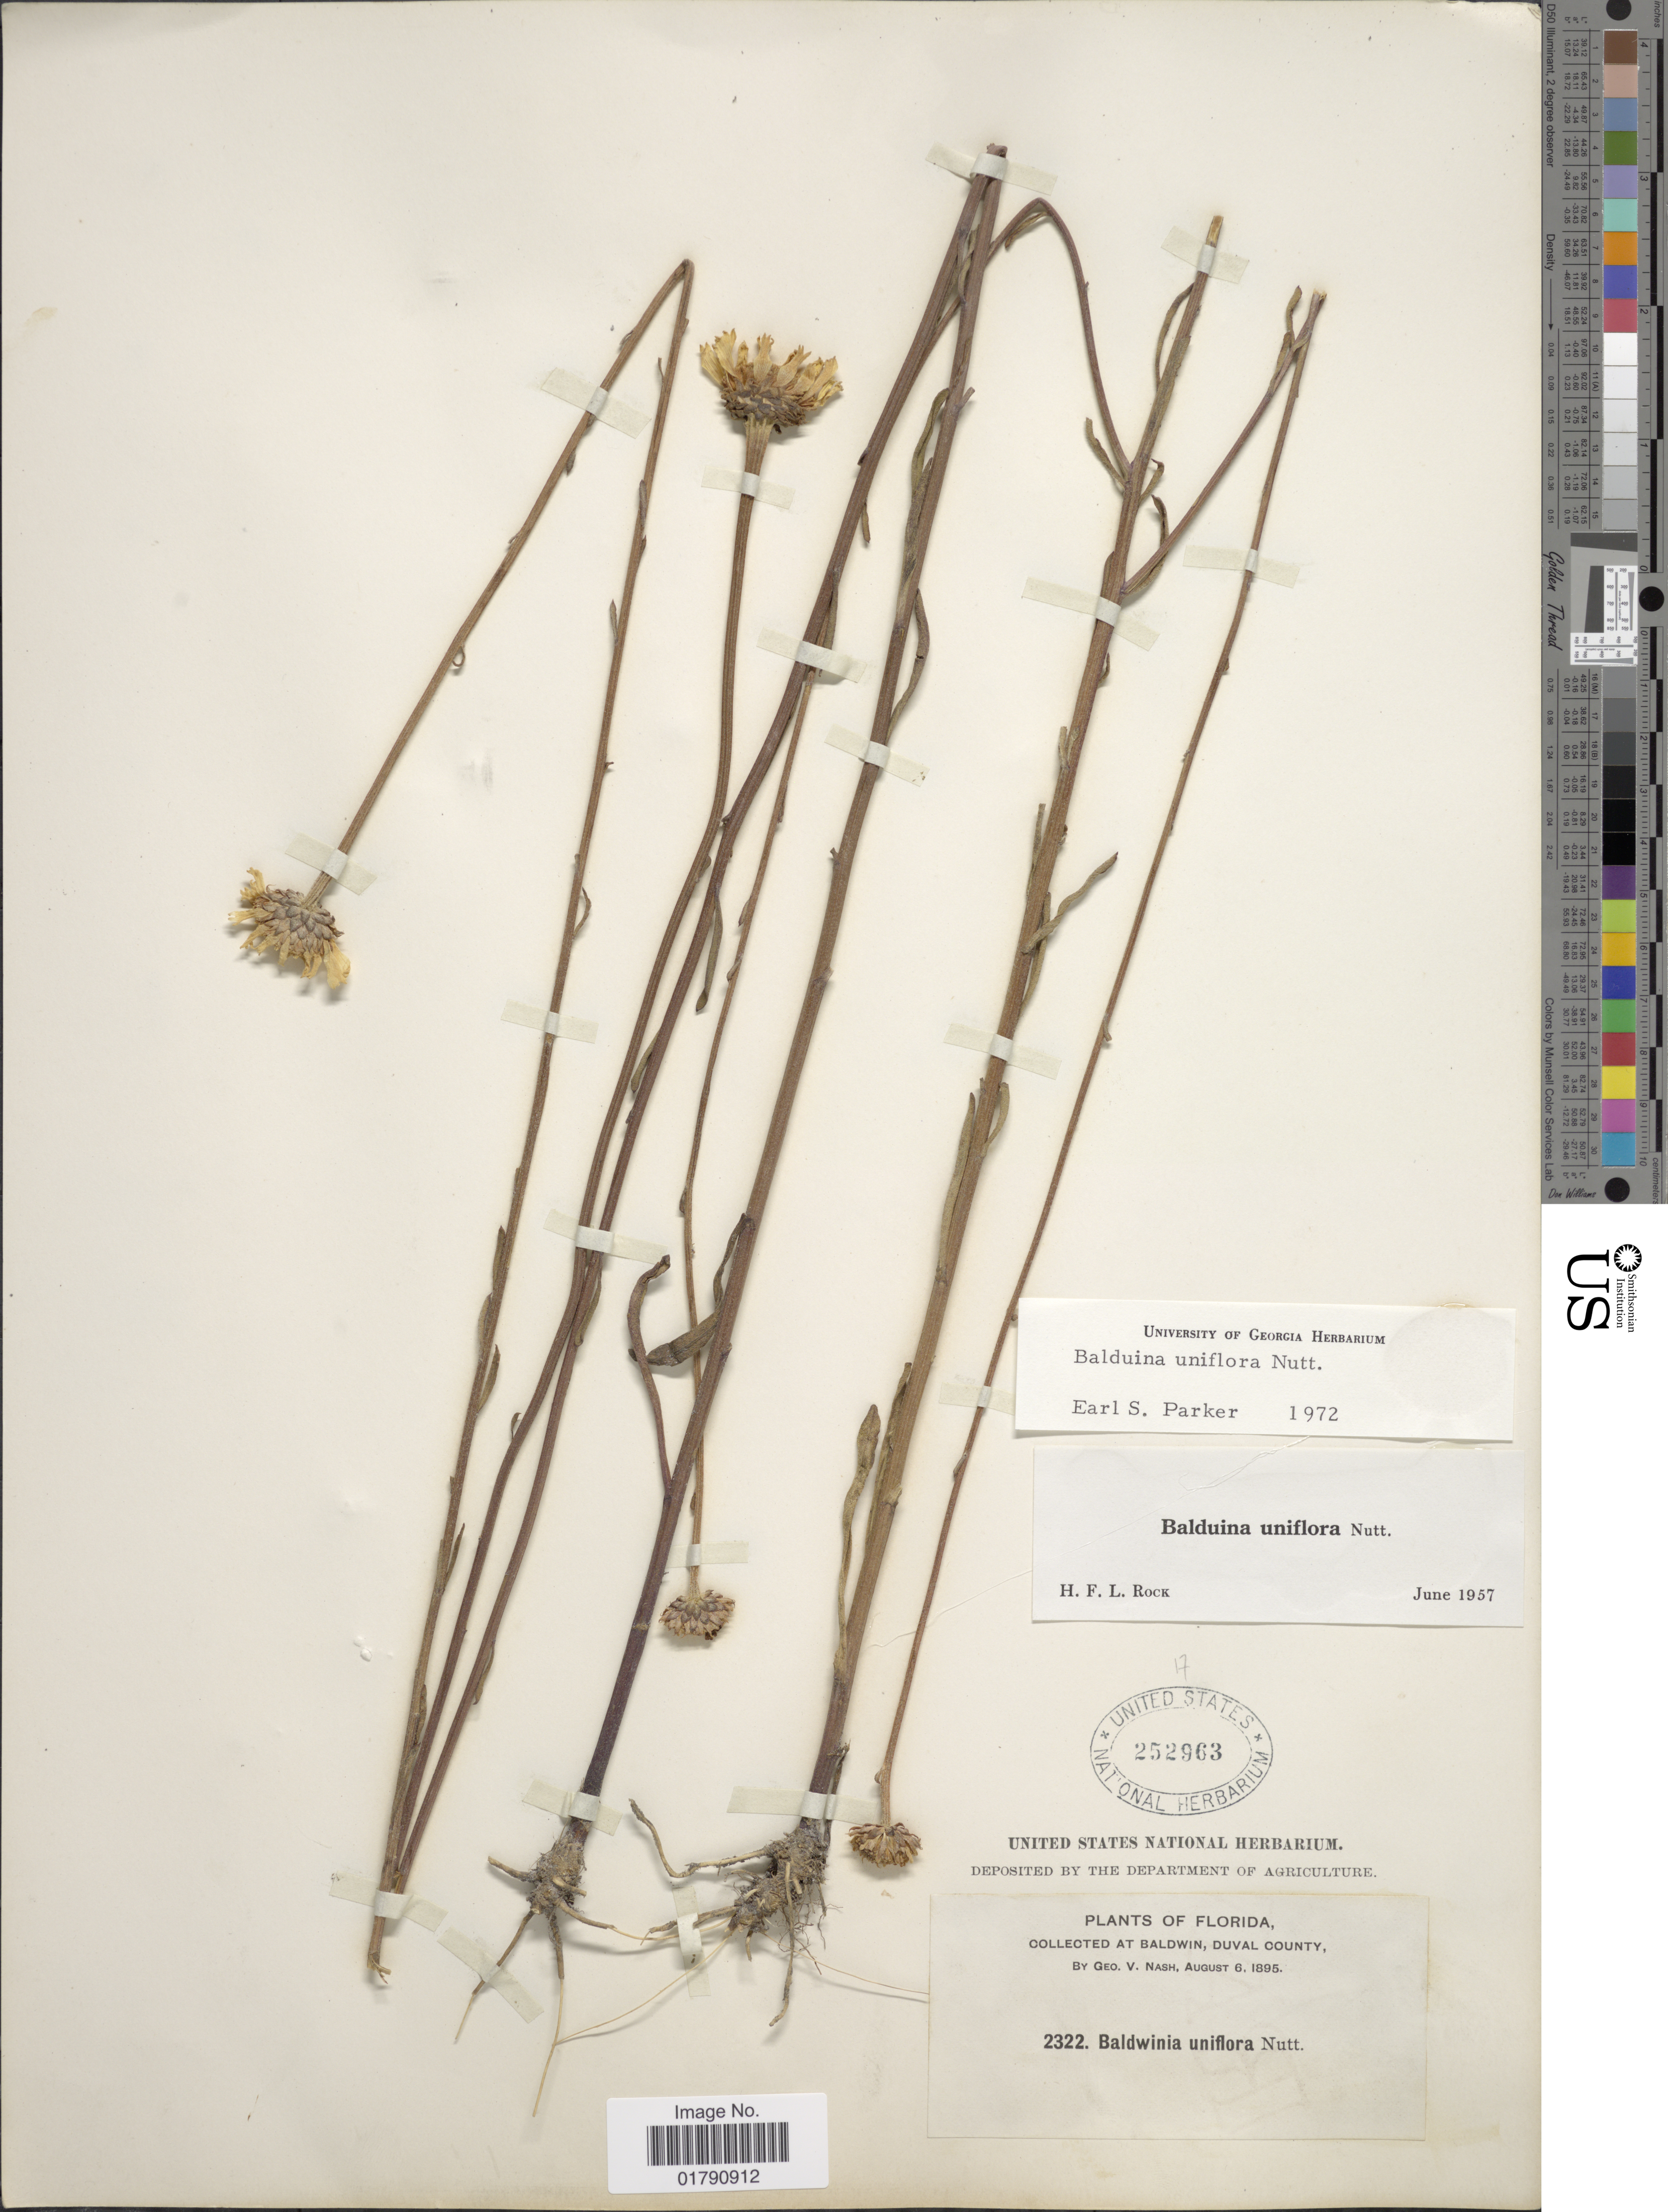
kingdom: Plantae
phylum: Tracheophyta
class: Magnoliopsida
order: Asterales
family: Asteraceae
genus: Balduina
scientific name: Balduina uniflora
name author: Nutt.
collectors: G. V. Nash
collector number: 2322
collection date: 1895-08-06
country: United States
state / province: Florida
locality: Baldwin, Duval County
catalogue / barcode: US 252963